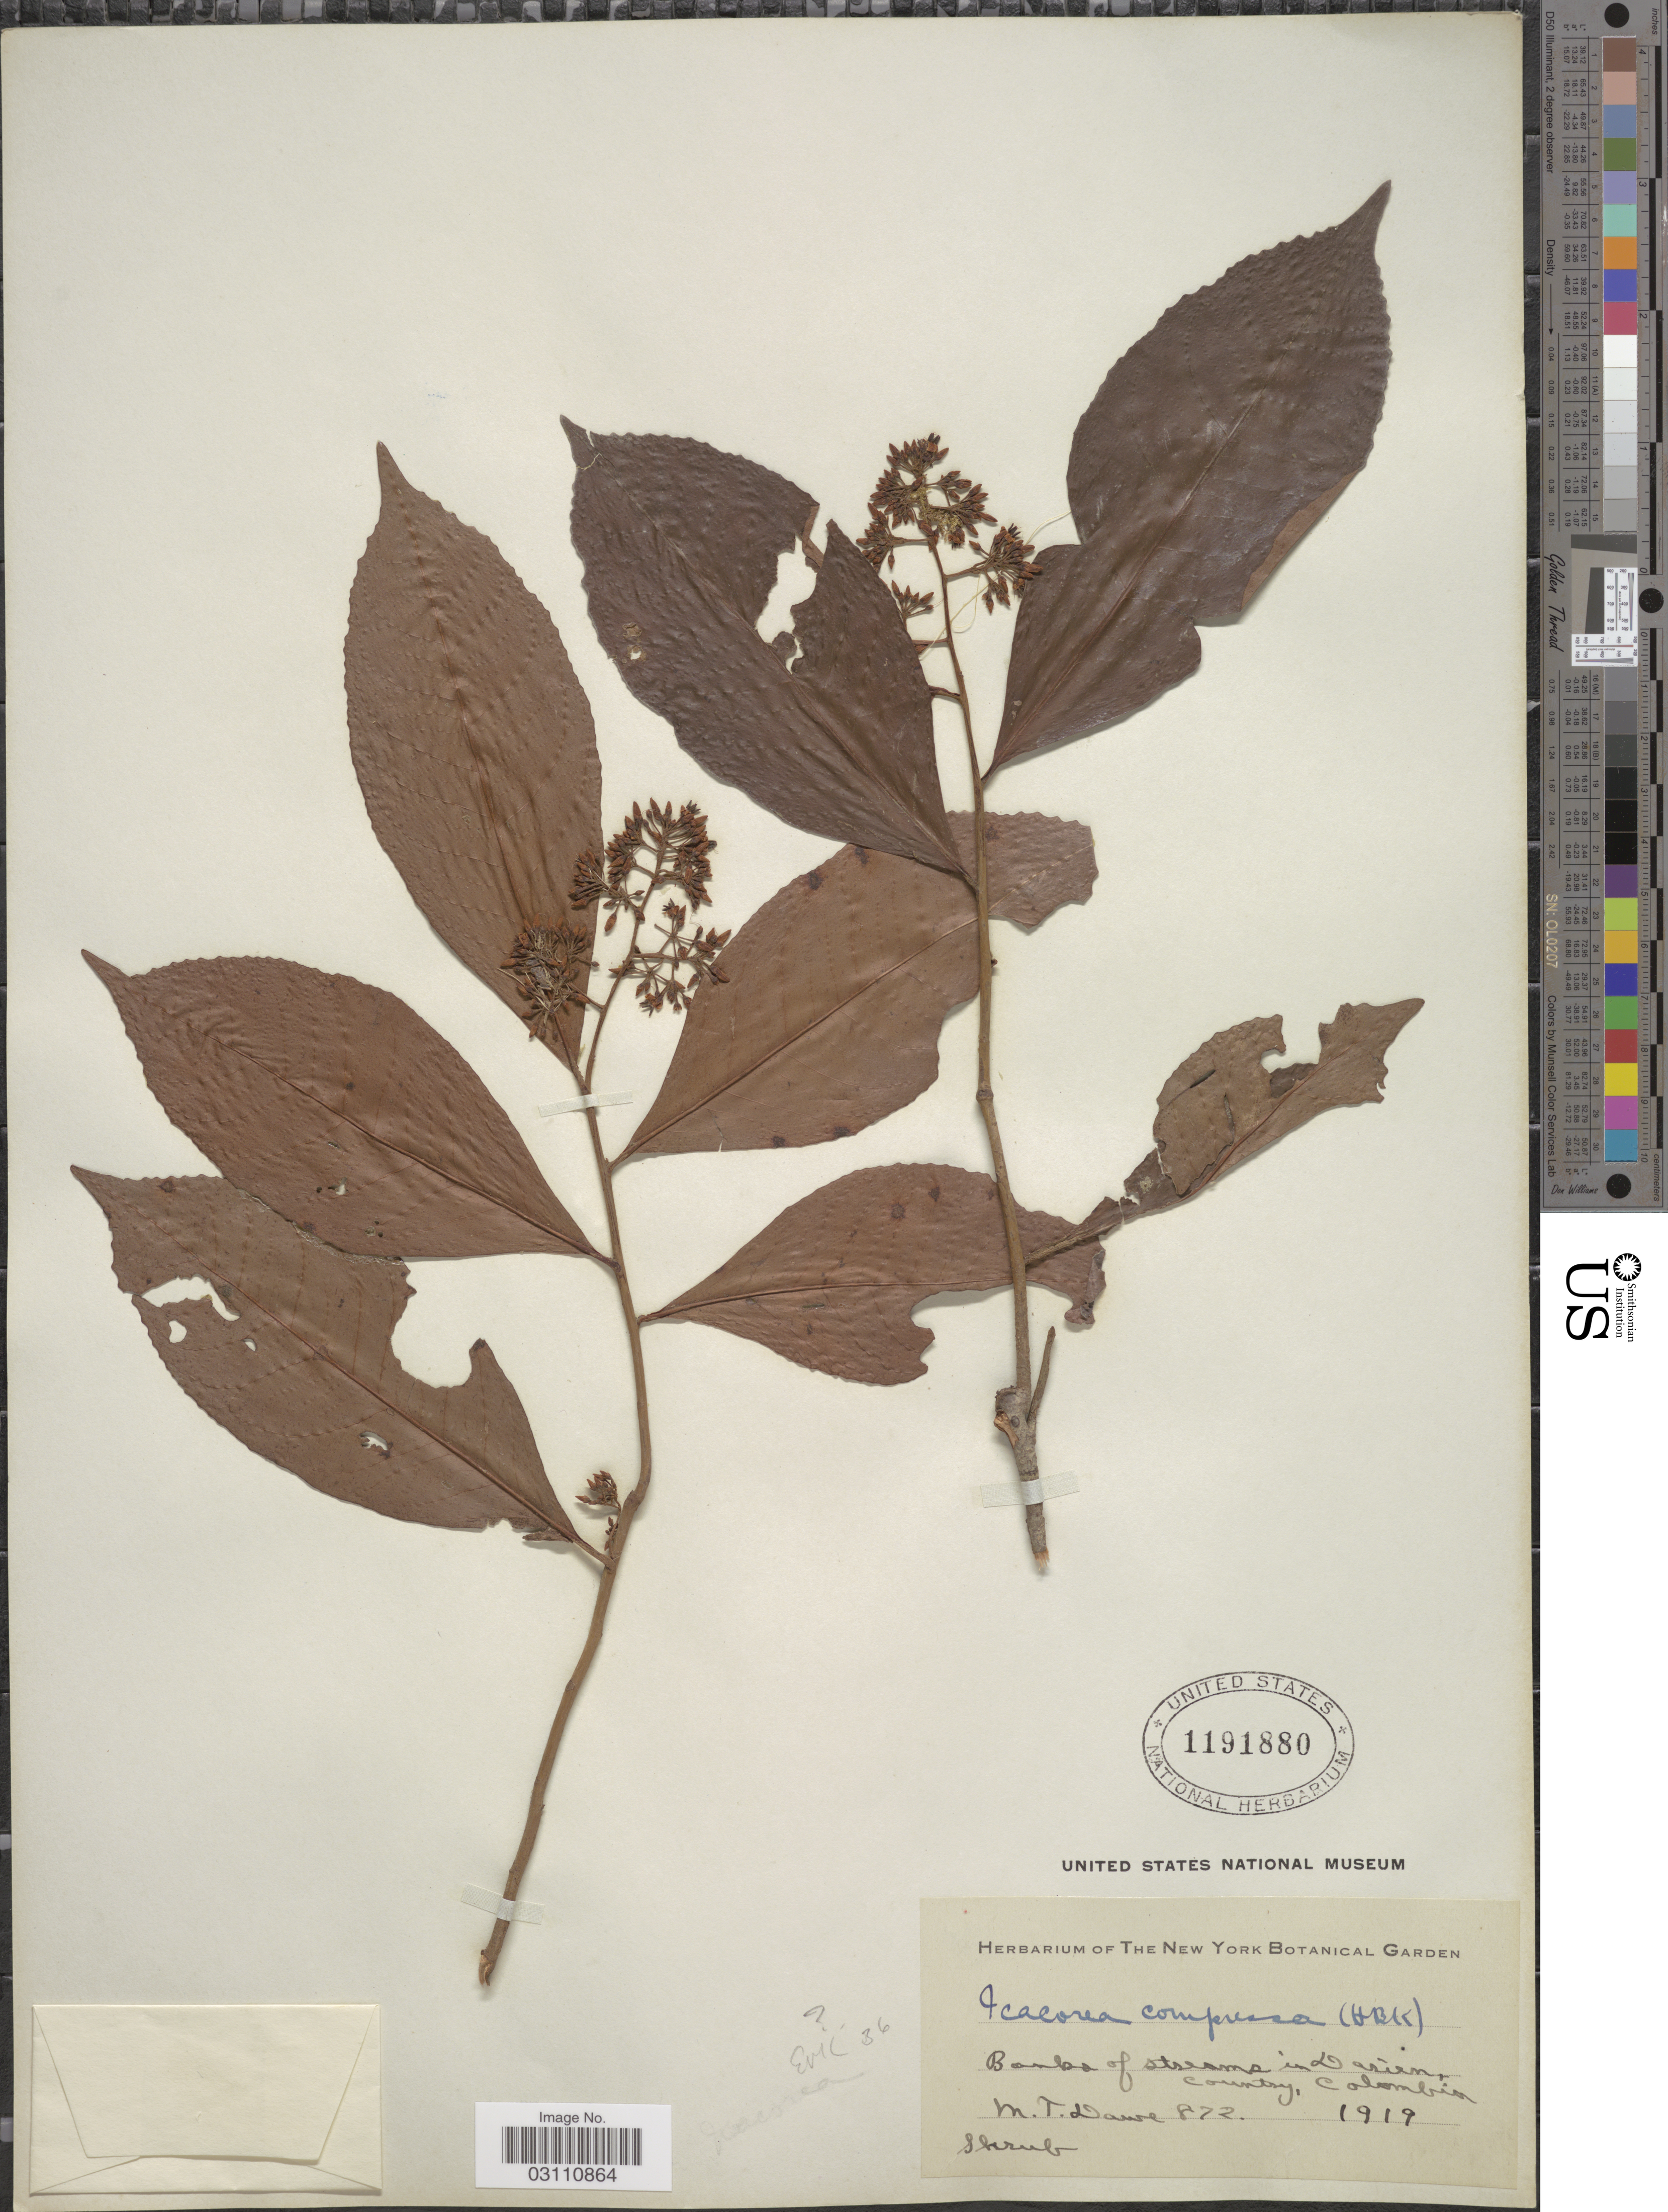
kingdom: Plantae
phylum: Tracheophyta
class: Magnoliopsida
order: Ericales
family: Primulaceae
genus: Ardisia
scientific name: Ardisia compressa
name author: Kunth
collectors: M. T. Dawe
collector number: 872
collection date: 1919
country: Colombia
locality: Banks of streams in Darien County, Colombia.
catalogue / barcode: US 1191880